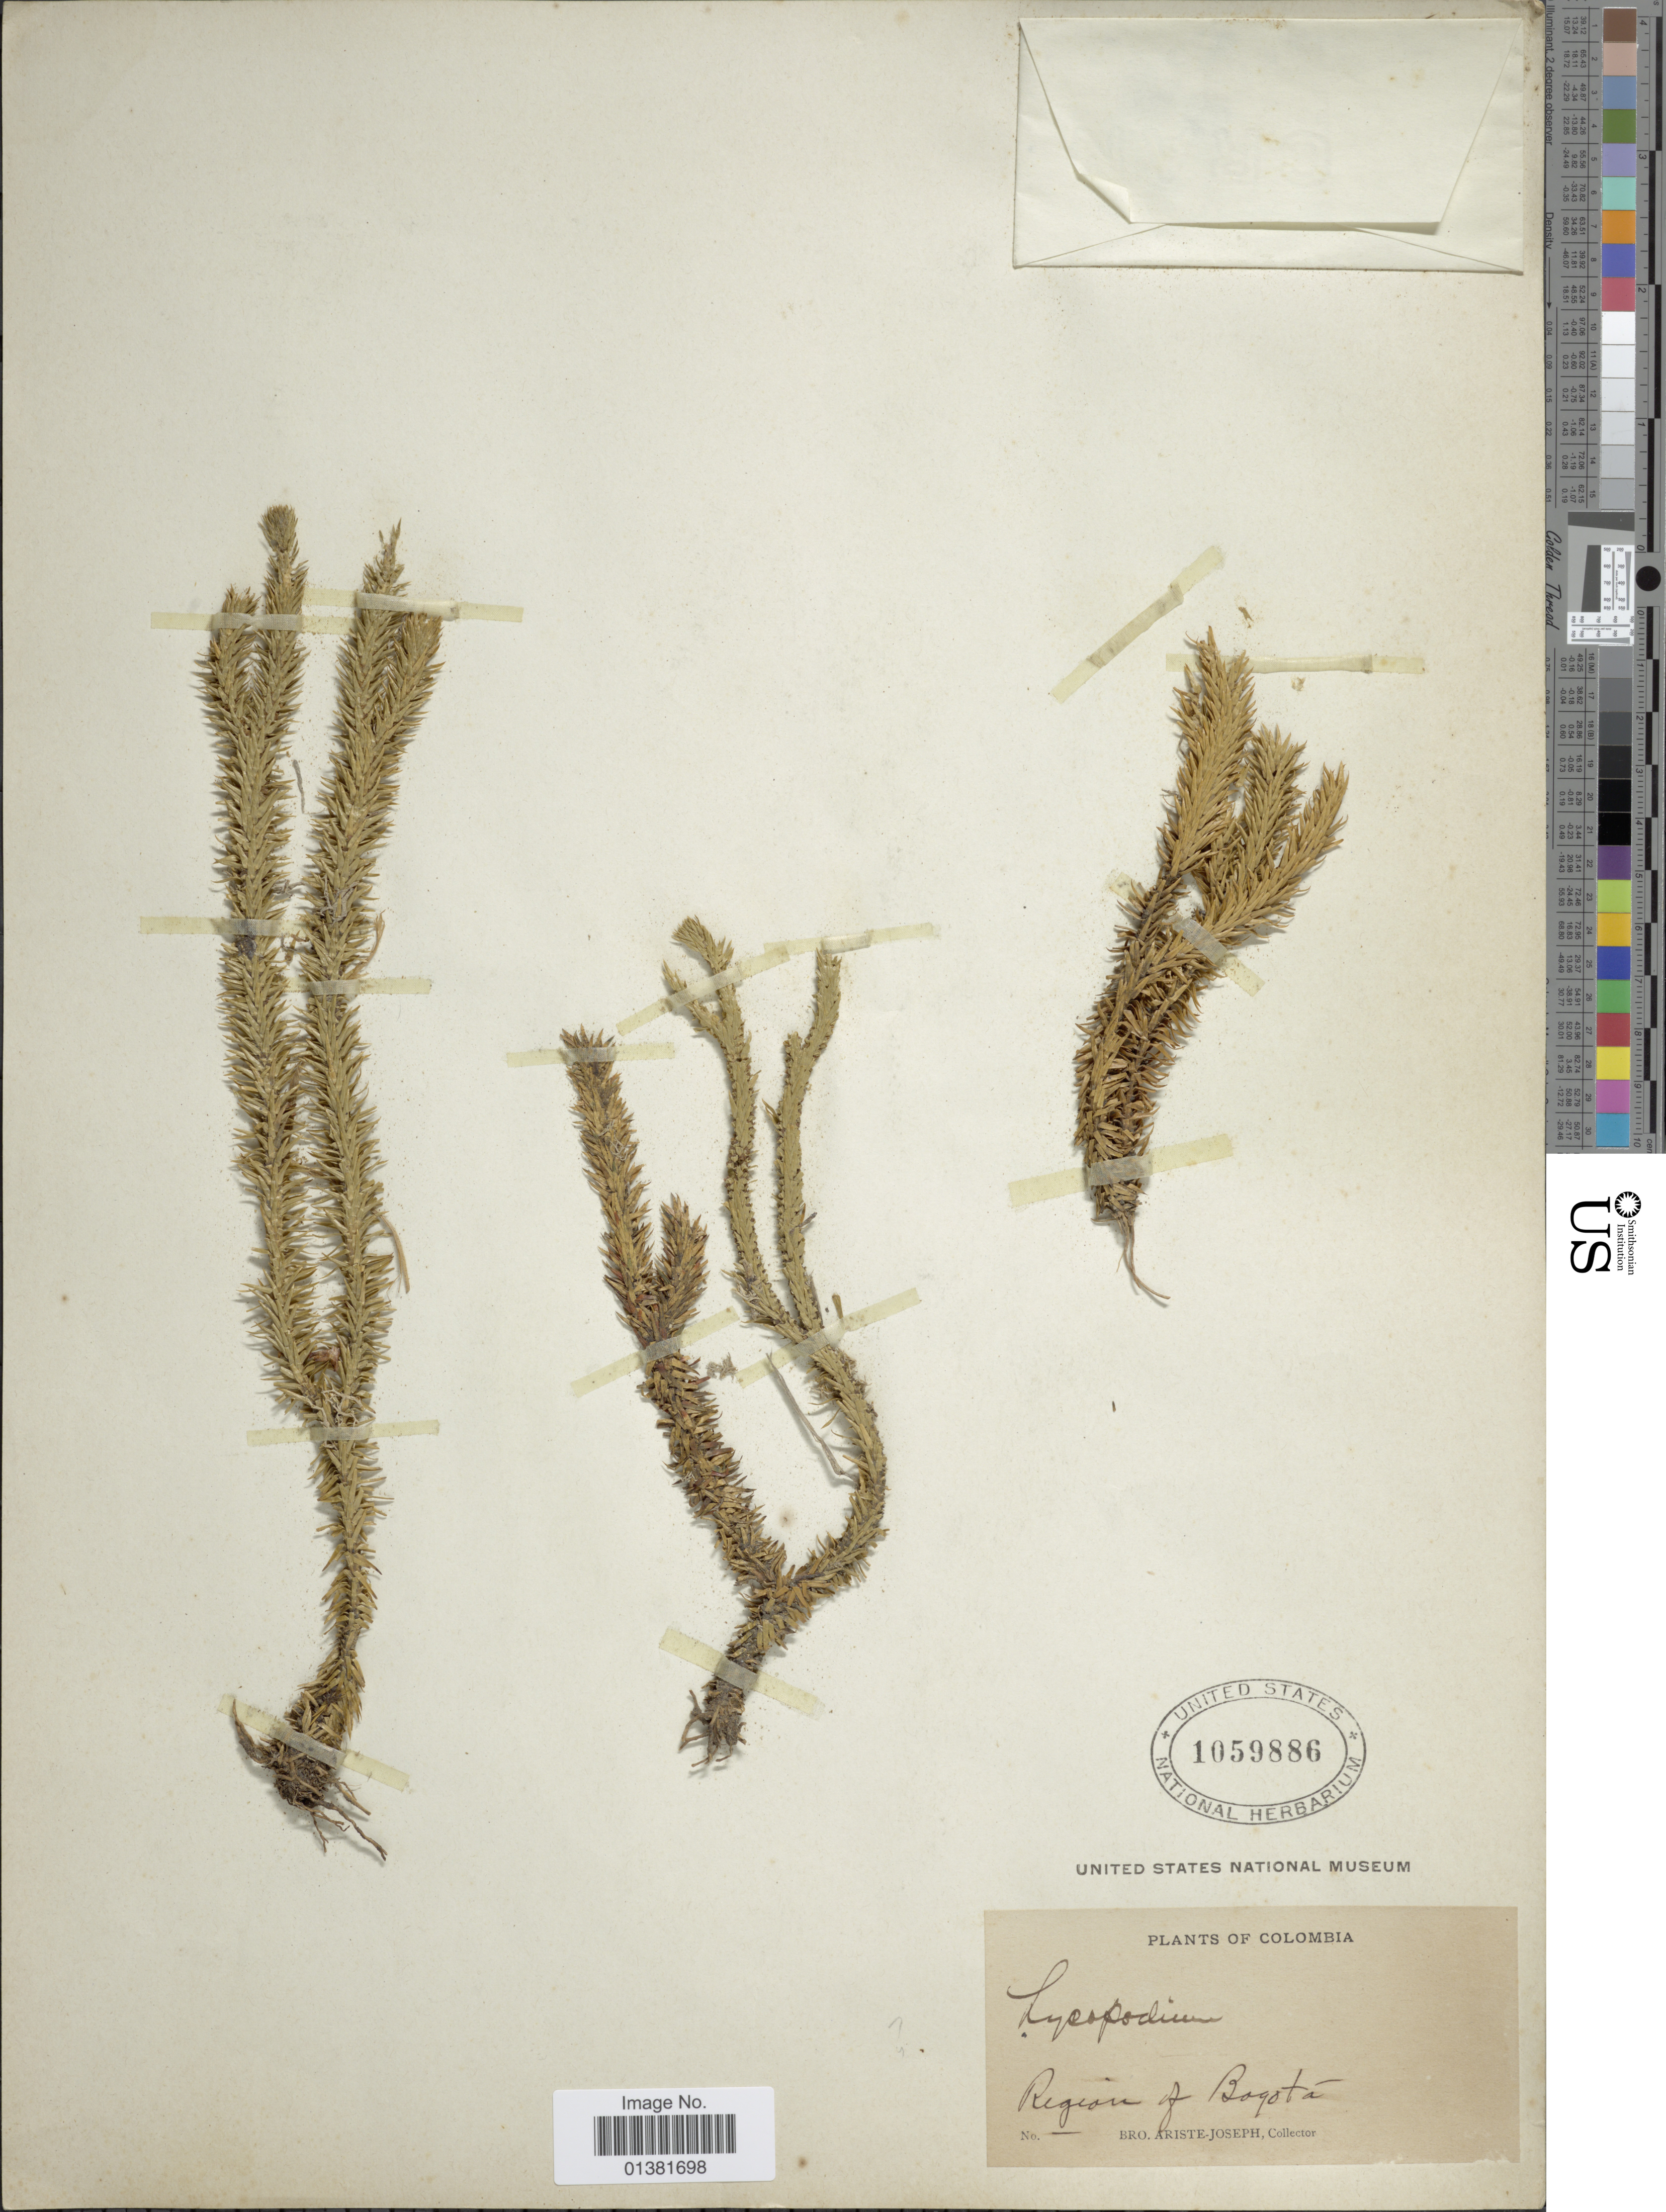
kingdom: Plantae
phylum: Tracheophyta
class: Lycopodiopsida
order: Lycopodiales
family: Lycopodiaceae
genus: Phlegmariurus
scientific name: Phlegmariurus sp.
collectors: Bro. Ariste-Joseph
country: Colombia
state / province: Bogota D.C.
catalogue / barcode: US 1059886